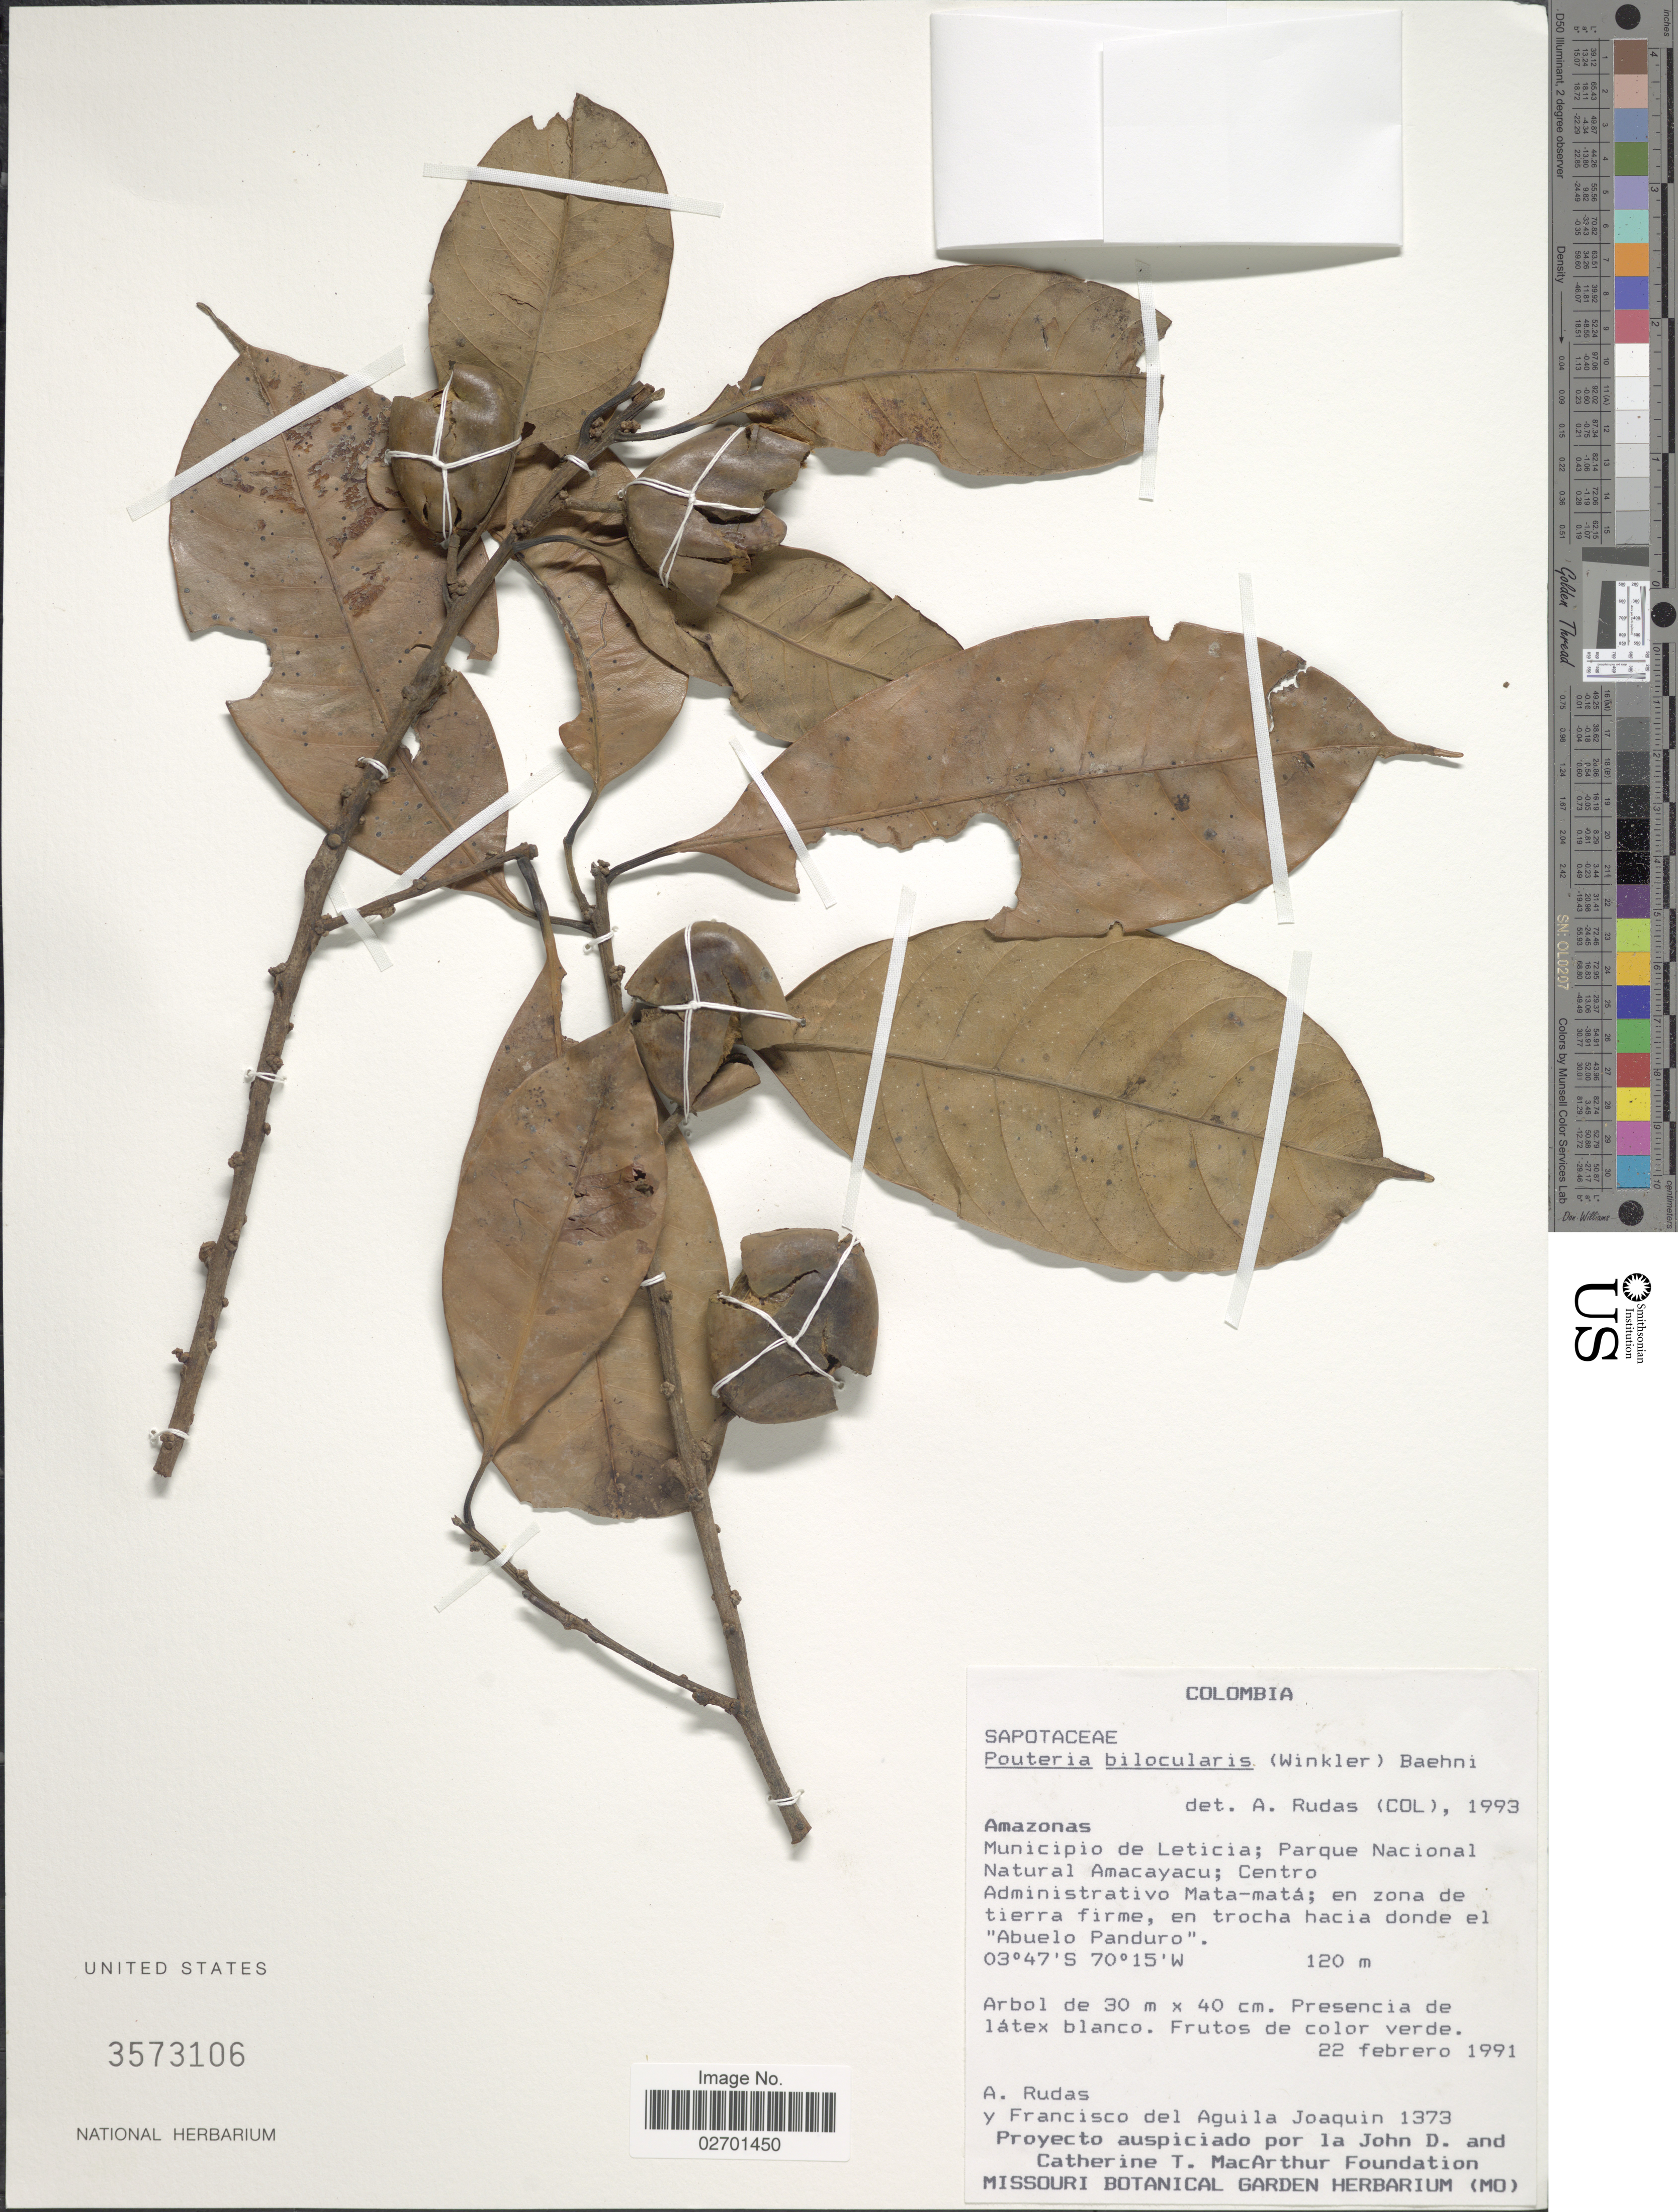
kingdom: Plantae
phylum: Tracheophyta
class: Magnoliopsida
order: Ericales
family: Sapotaceae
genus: Pouteria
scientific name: Pouteria bilocularis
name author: (H.J.P. Winkl.) Baehni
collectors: A. Rudas & F. Aguila Joaquin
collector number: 1373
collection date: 1991-02-22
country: Colombia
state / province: Amazônas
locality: Municipio de Leticia; Parque Nacional Natural Amacayacu; Centro Administrativo Mata-mata; en zona de tierra firme, en trocha hacia donde el "Abuelo Panduro".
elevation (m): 120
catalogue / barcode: US 3573106